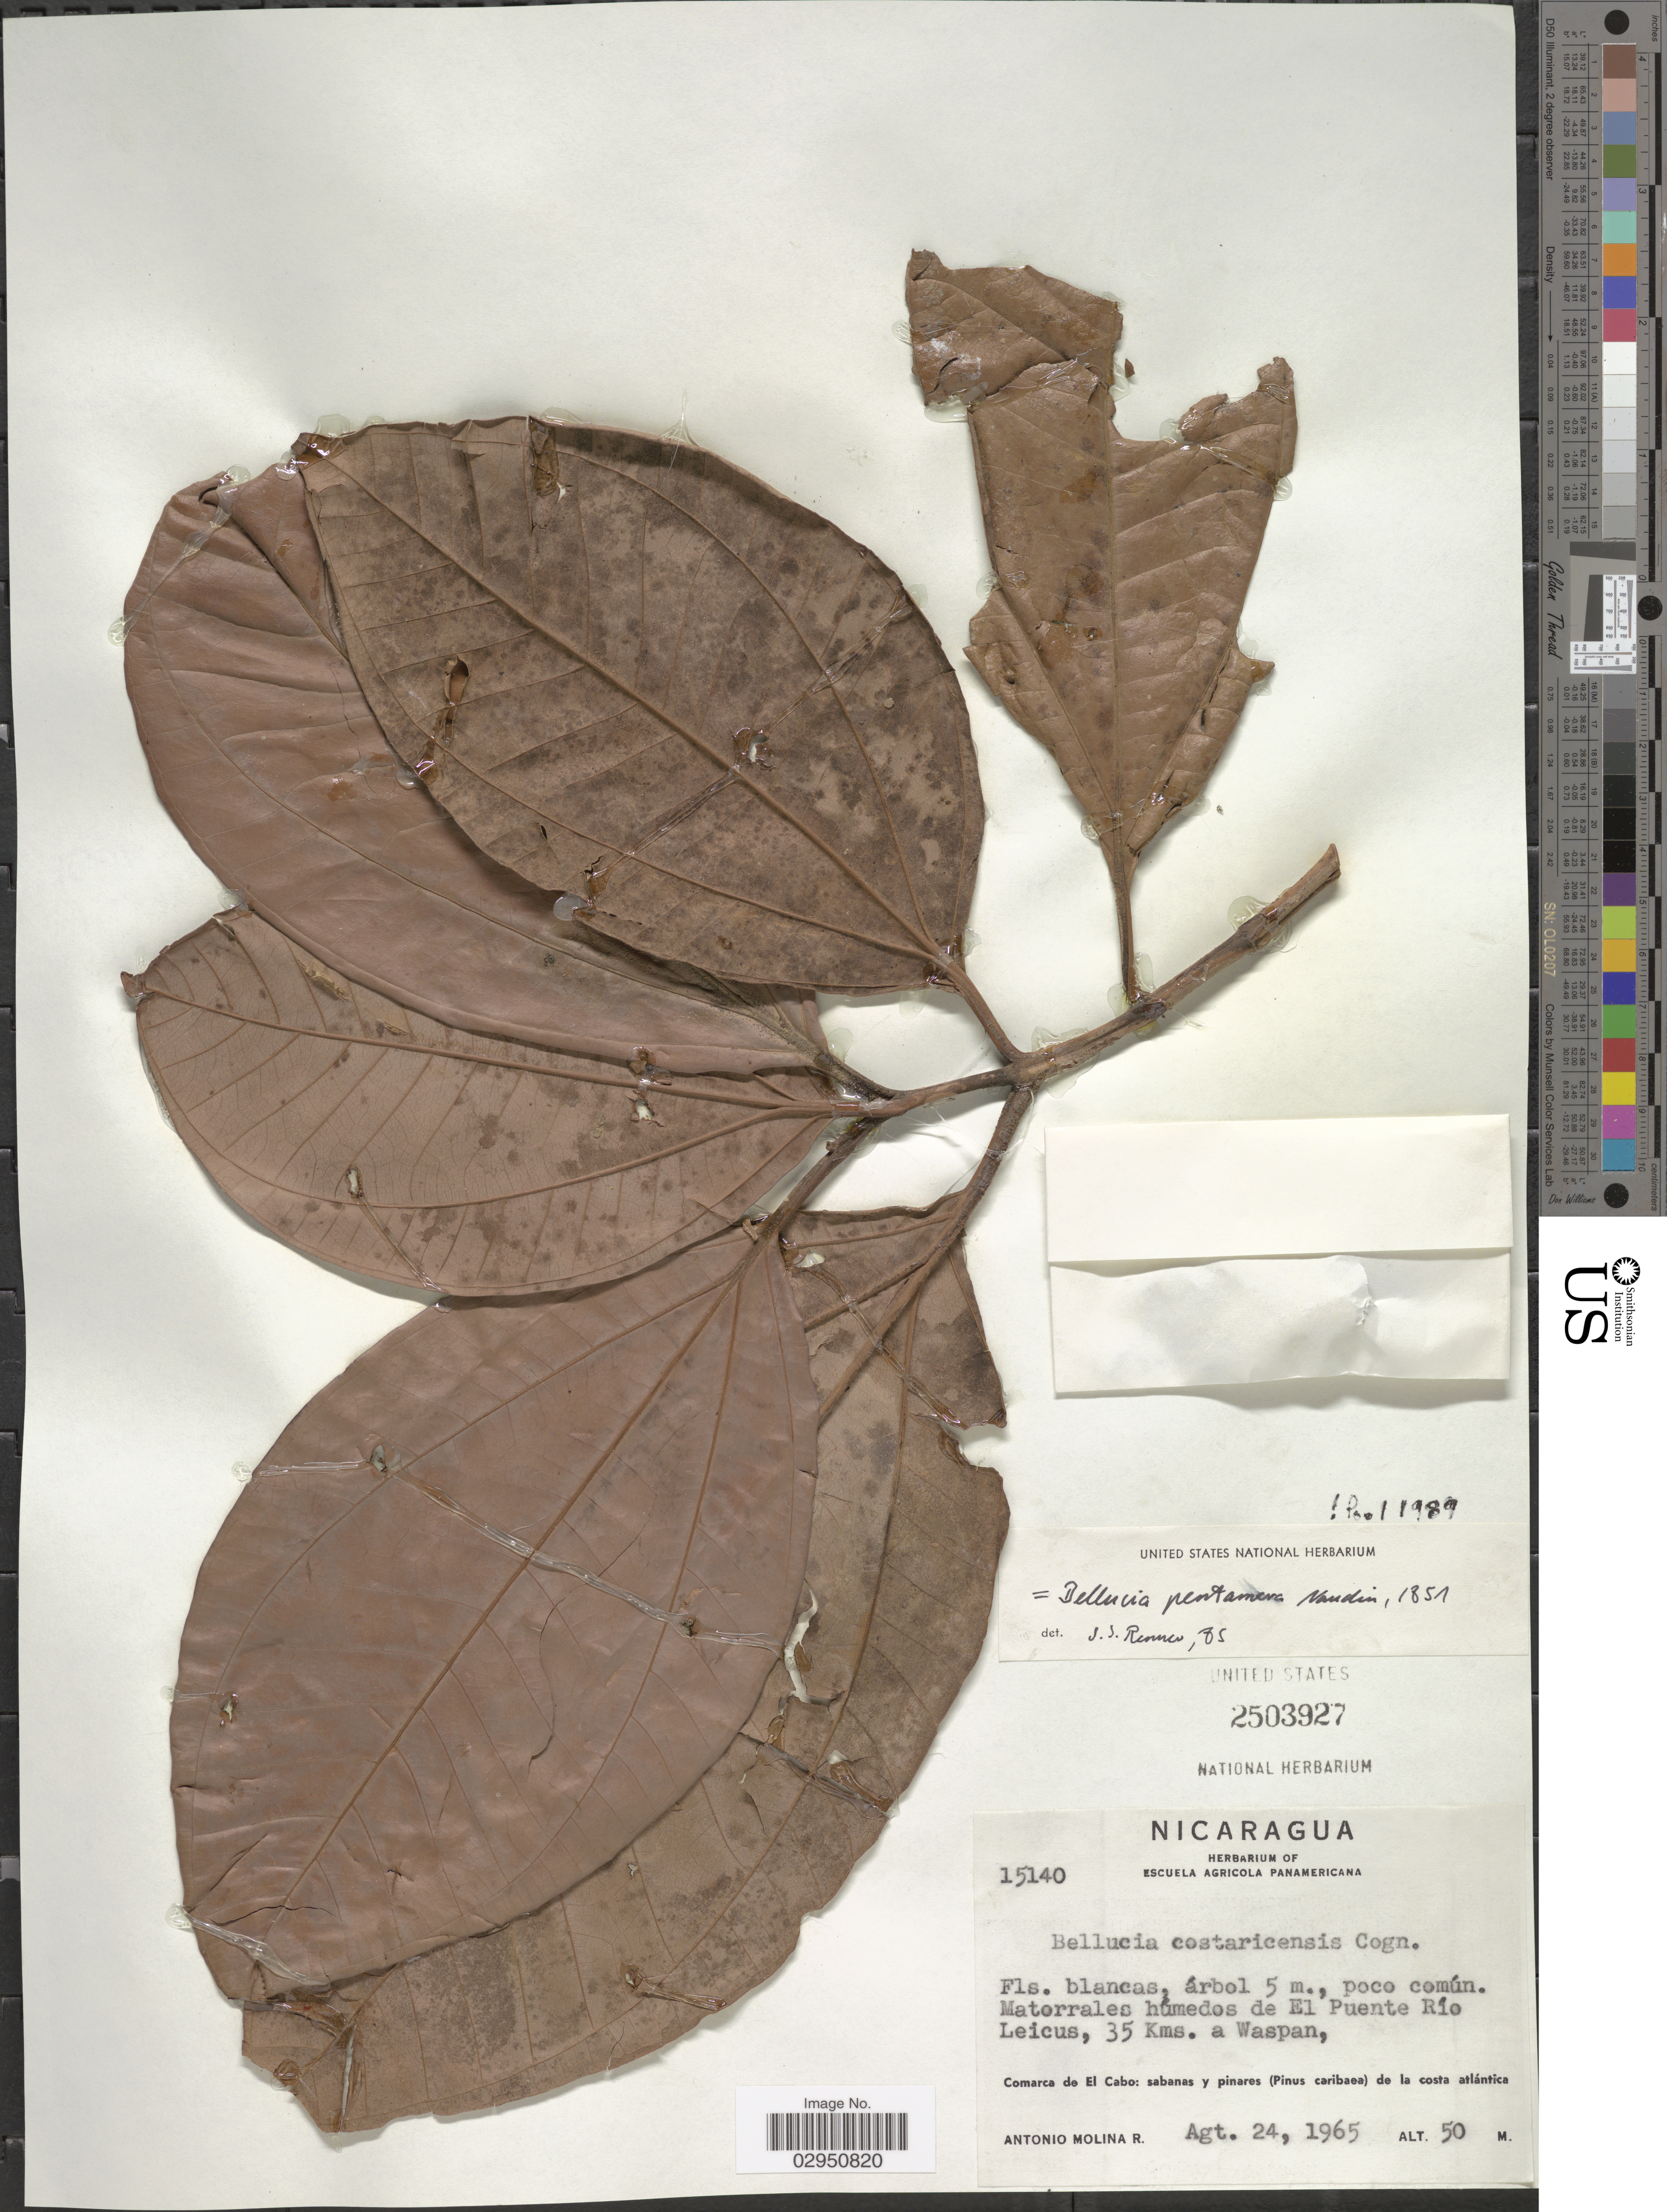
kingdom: Plantae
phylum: Tracheophyta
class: Magnoliopsida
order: Myrtales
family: Melastomataceae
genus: Bellucia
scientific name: Bellucia pentamera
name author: Naudin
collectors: A. Molina R.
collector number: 15140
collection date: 1965-08-24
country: Nicaragua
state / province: Atlantico Norte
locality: El Puente Río Leicus, 35 Kms. a Waspan, Comarca de El Cabo: sabanas y pinares (Pinus caribaea) de la costa atlántica.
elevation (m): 50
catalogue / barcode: US 2503927